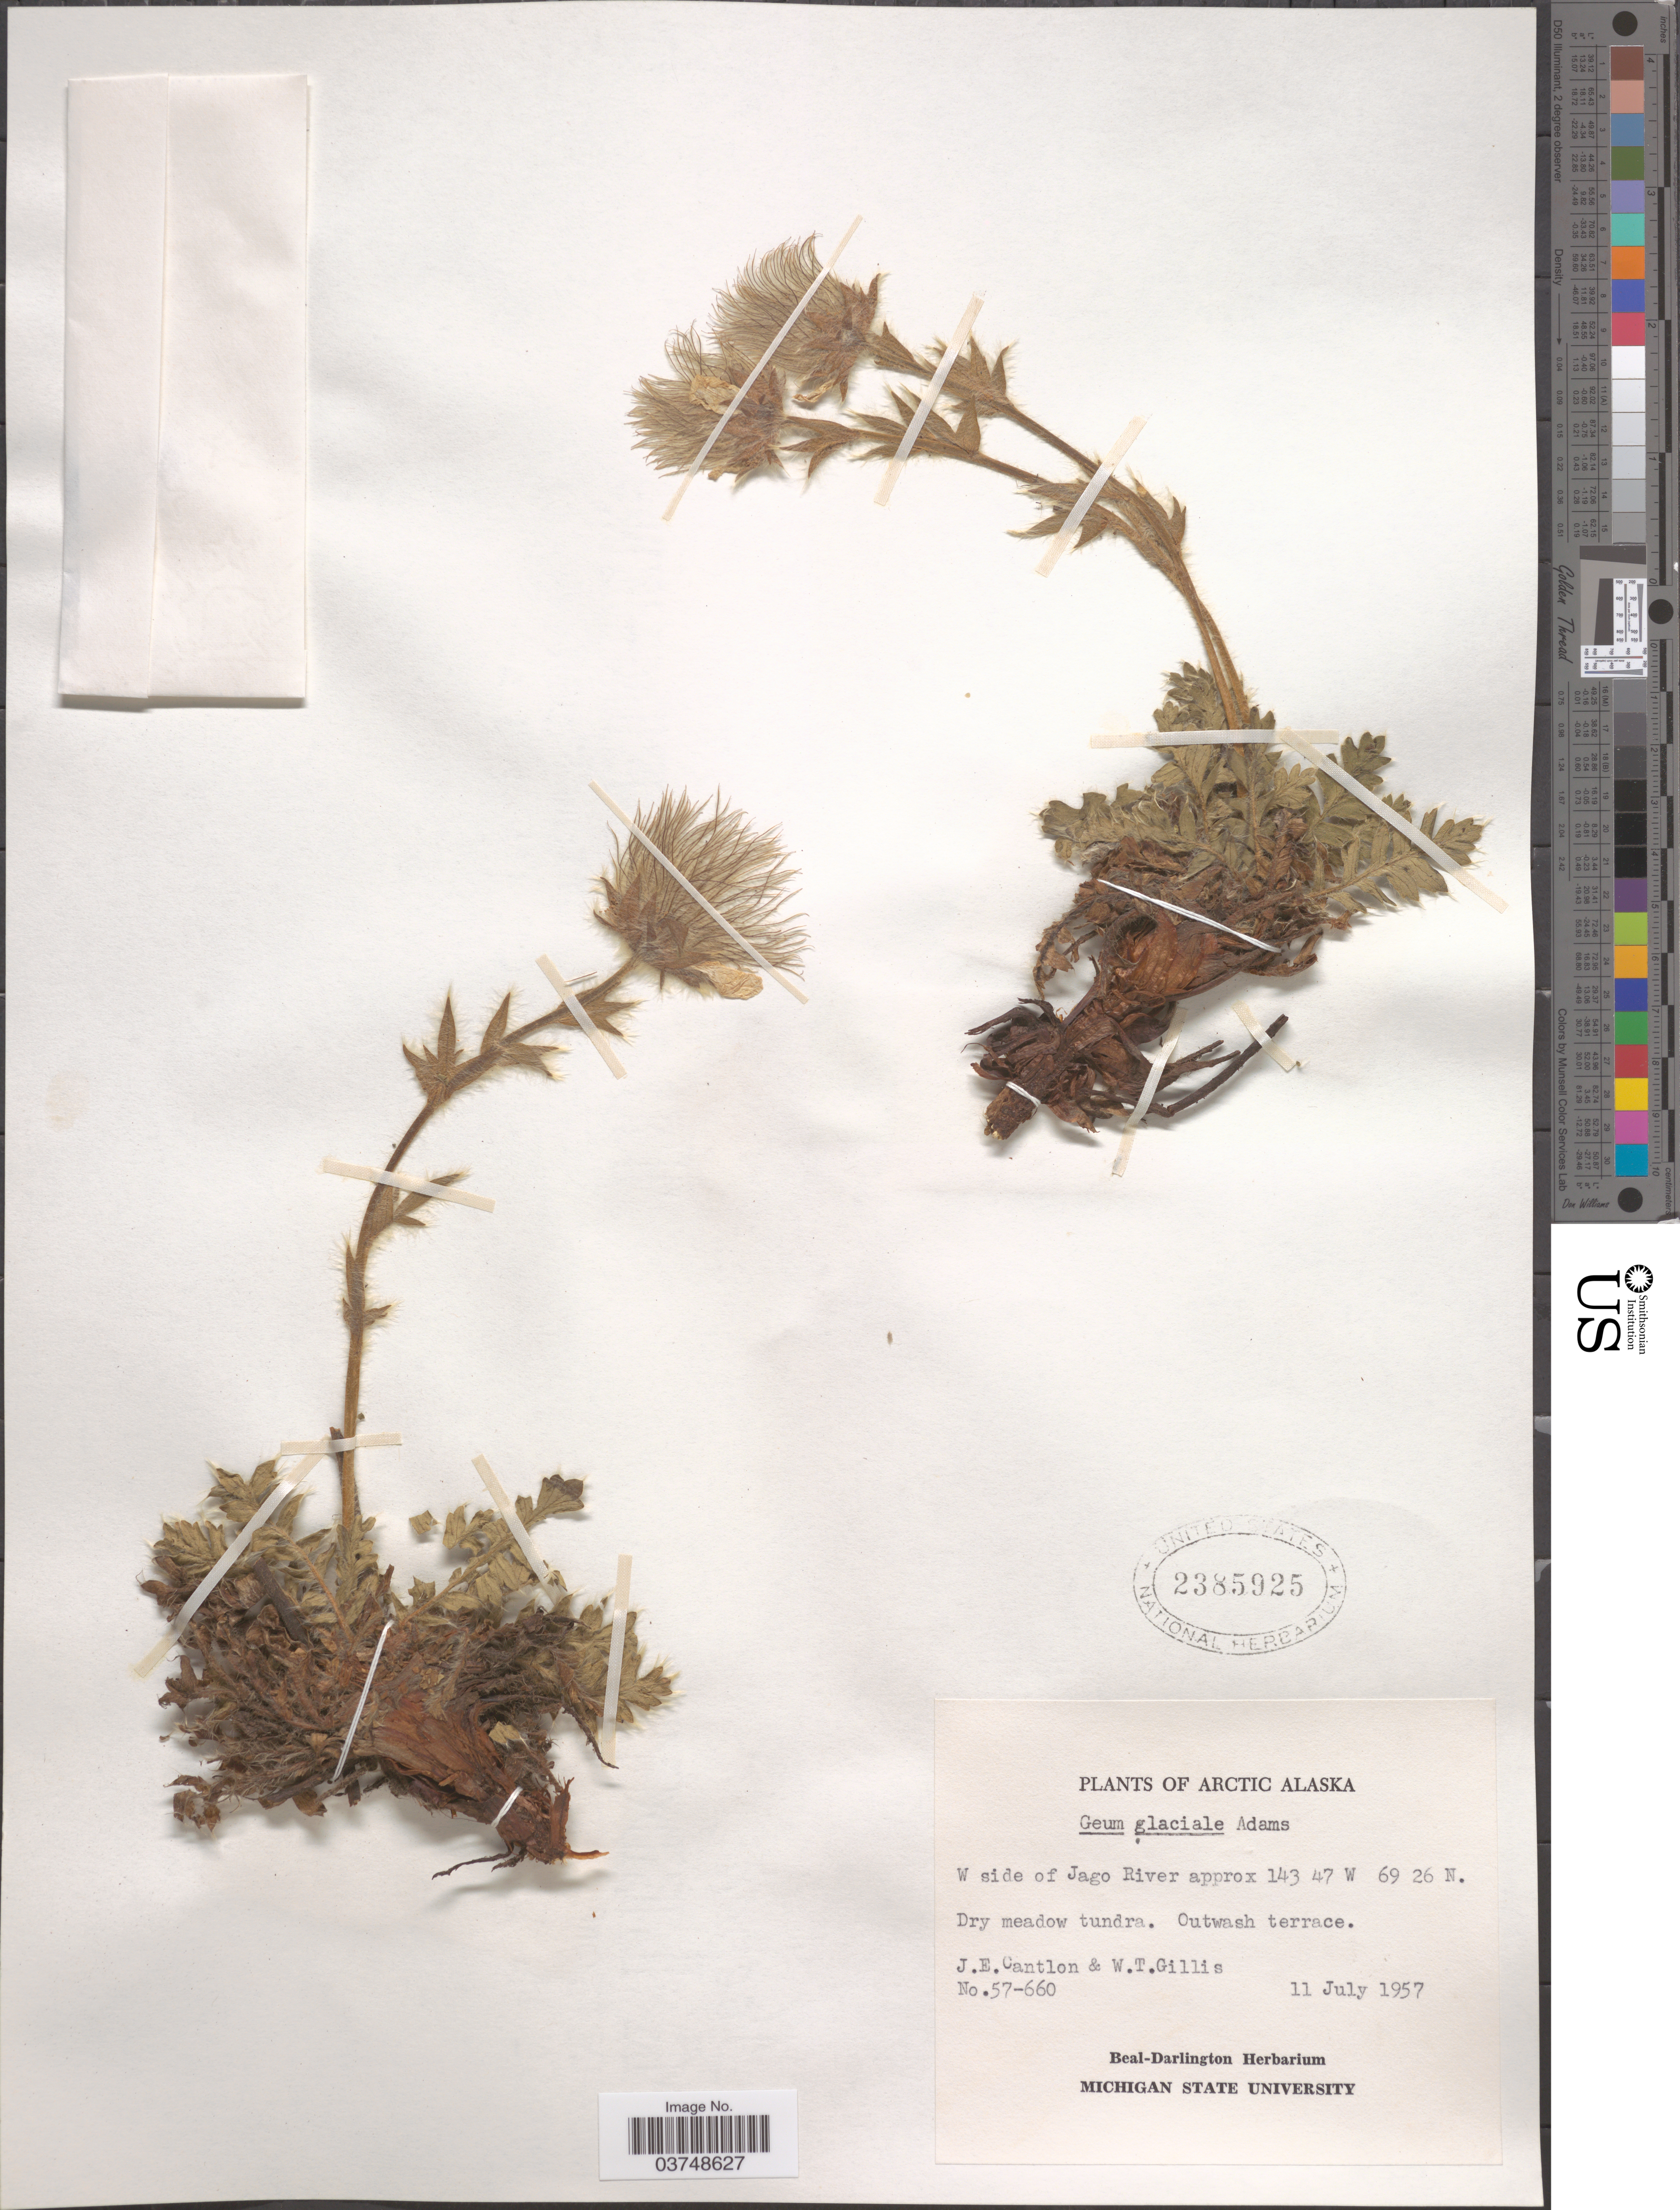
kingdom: Plantae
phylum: Tracheophyta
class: Magnoliopsida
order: Rosales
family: Rosaceae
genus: Geum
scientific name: Geum glaciale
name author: Adams ex Fisch.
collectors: J. Cantlon & W. T. Gillis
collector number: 57-660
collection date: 1957-07-11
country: United States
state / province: Alaska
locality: Arctic Alaska. W side of Jago River. Outwash terrace.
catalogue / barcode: US 2385925